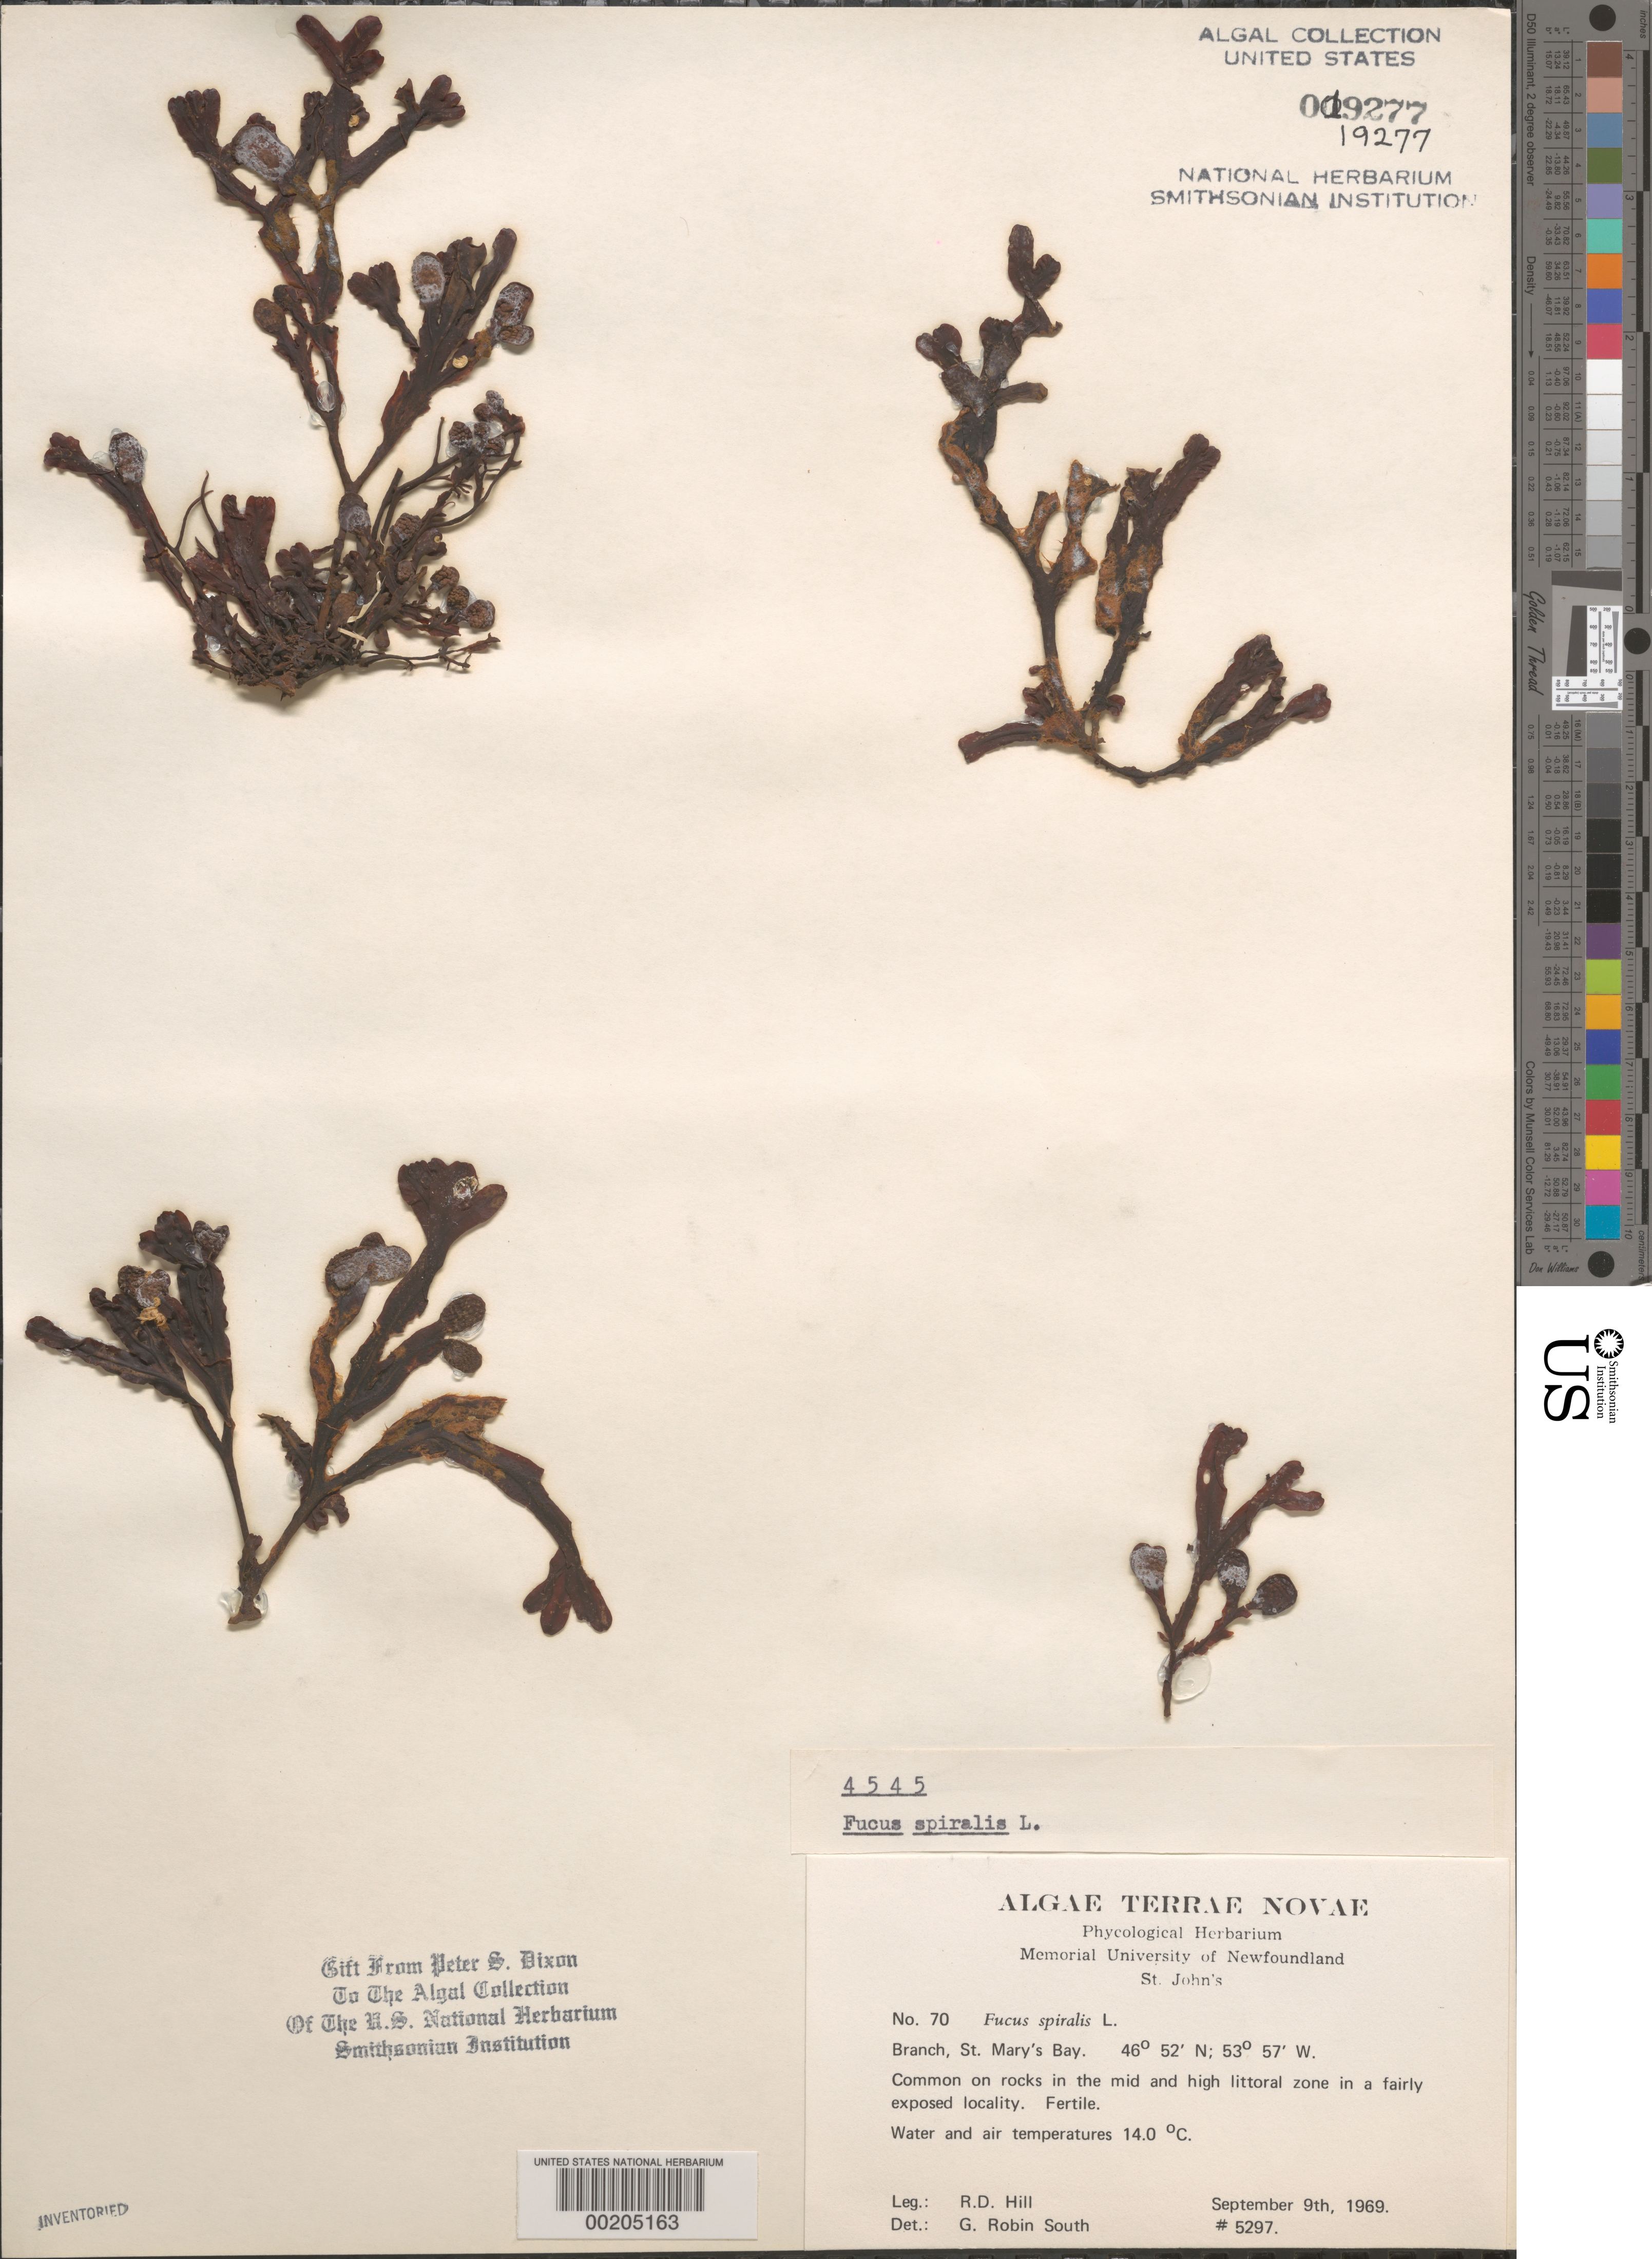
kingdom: Chromista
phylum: Ochrophyta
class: Phaeophyceae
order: Fucales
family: Fucaceae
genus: Fucus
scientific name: Fucus spiralis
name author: L.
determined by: South, G. R.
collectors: R. D. Hill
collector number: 5297 & PSD 4545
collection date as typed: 09 Sep 1969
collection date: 1969-09-09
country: Canada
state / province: Newfoundland and Labrador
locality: Branch, St. Mary's Bay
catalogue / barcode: US 19277